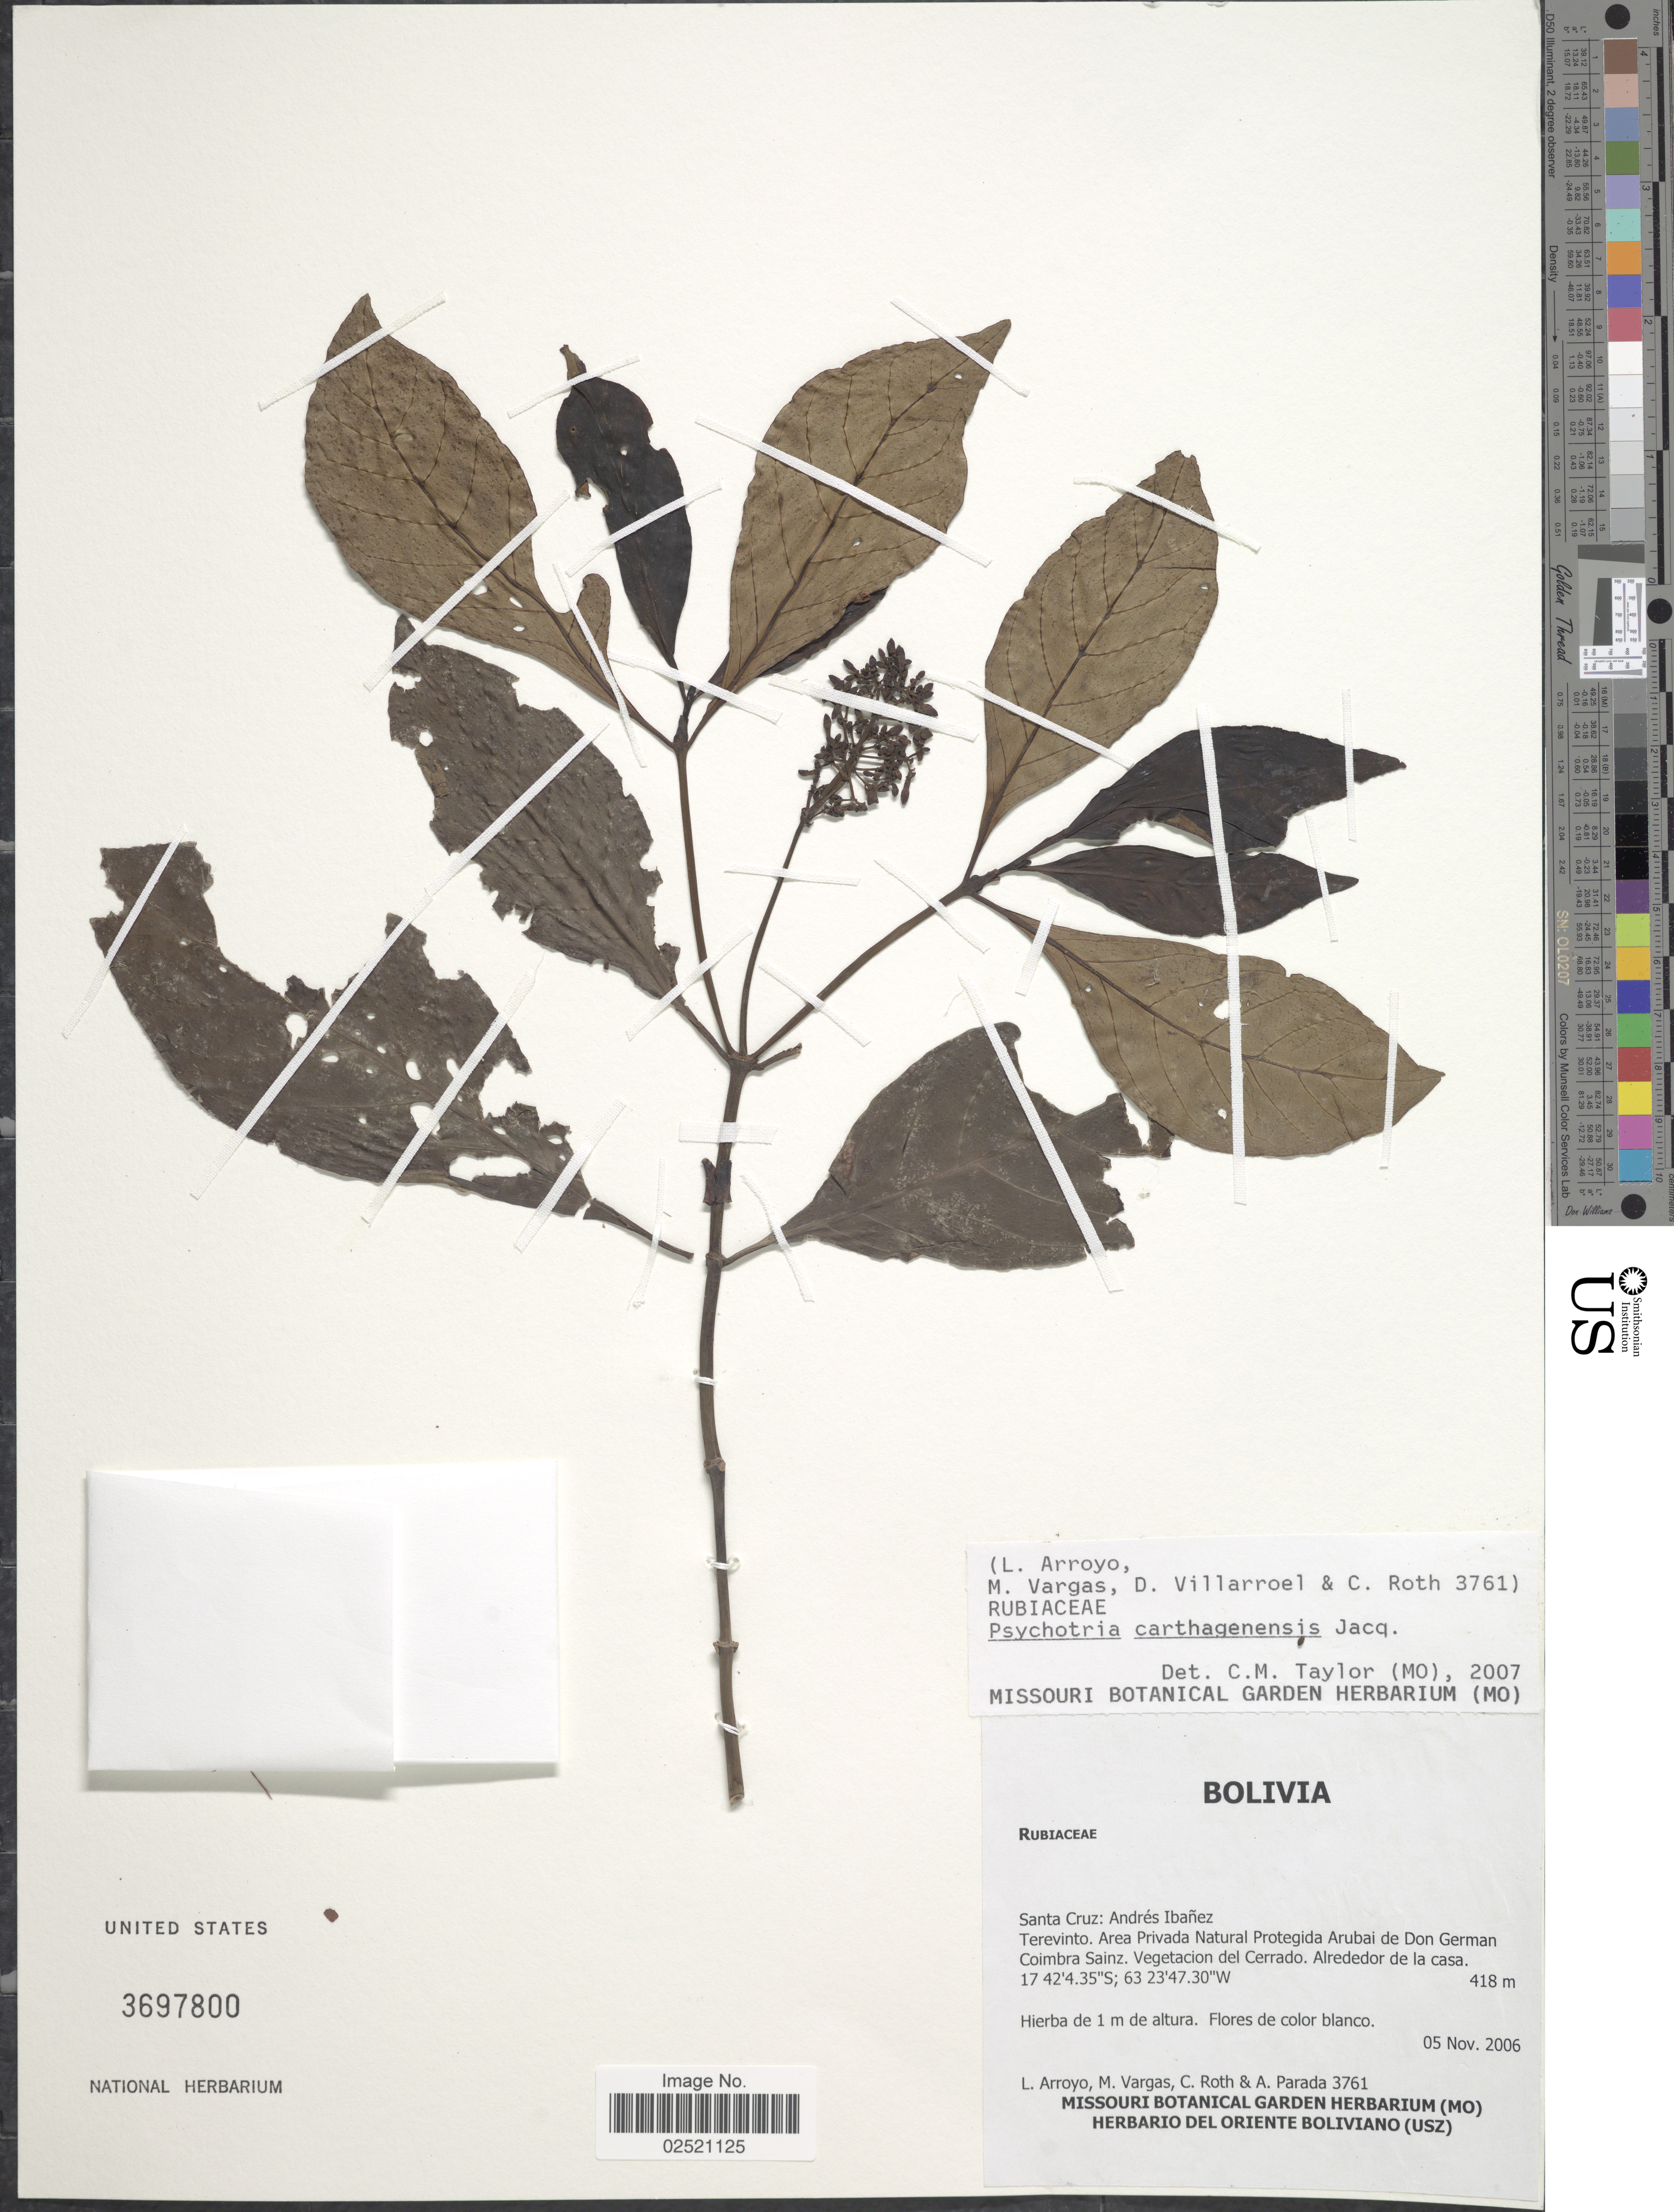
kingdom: Plantae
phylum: Tracheophyta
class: Magnoliopsida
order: Gentianales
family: Rubiaceae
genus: Psychotria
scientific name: Psychotria carthagenensis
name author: Jacq.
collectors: L. Arroyo, M. Vargas, C. Roth & A. Parada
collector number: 3761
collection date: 2006-11-05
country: Bolivia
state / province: Santa Cruz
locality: Andres Ibanez, Terevinto, Area Privada Natural Protegida Arubai de Don German Coimba Sainz, Vegetacion del Cerrado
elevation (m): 418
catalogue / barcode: US 3697800